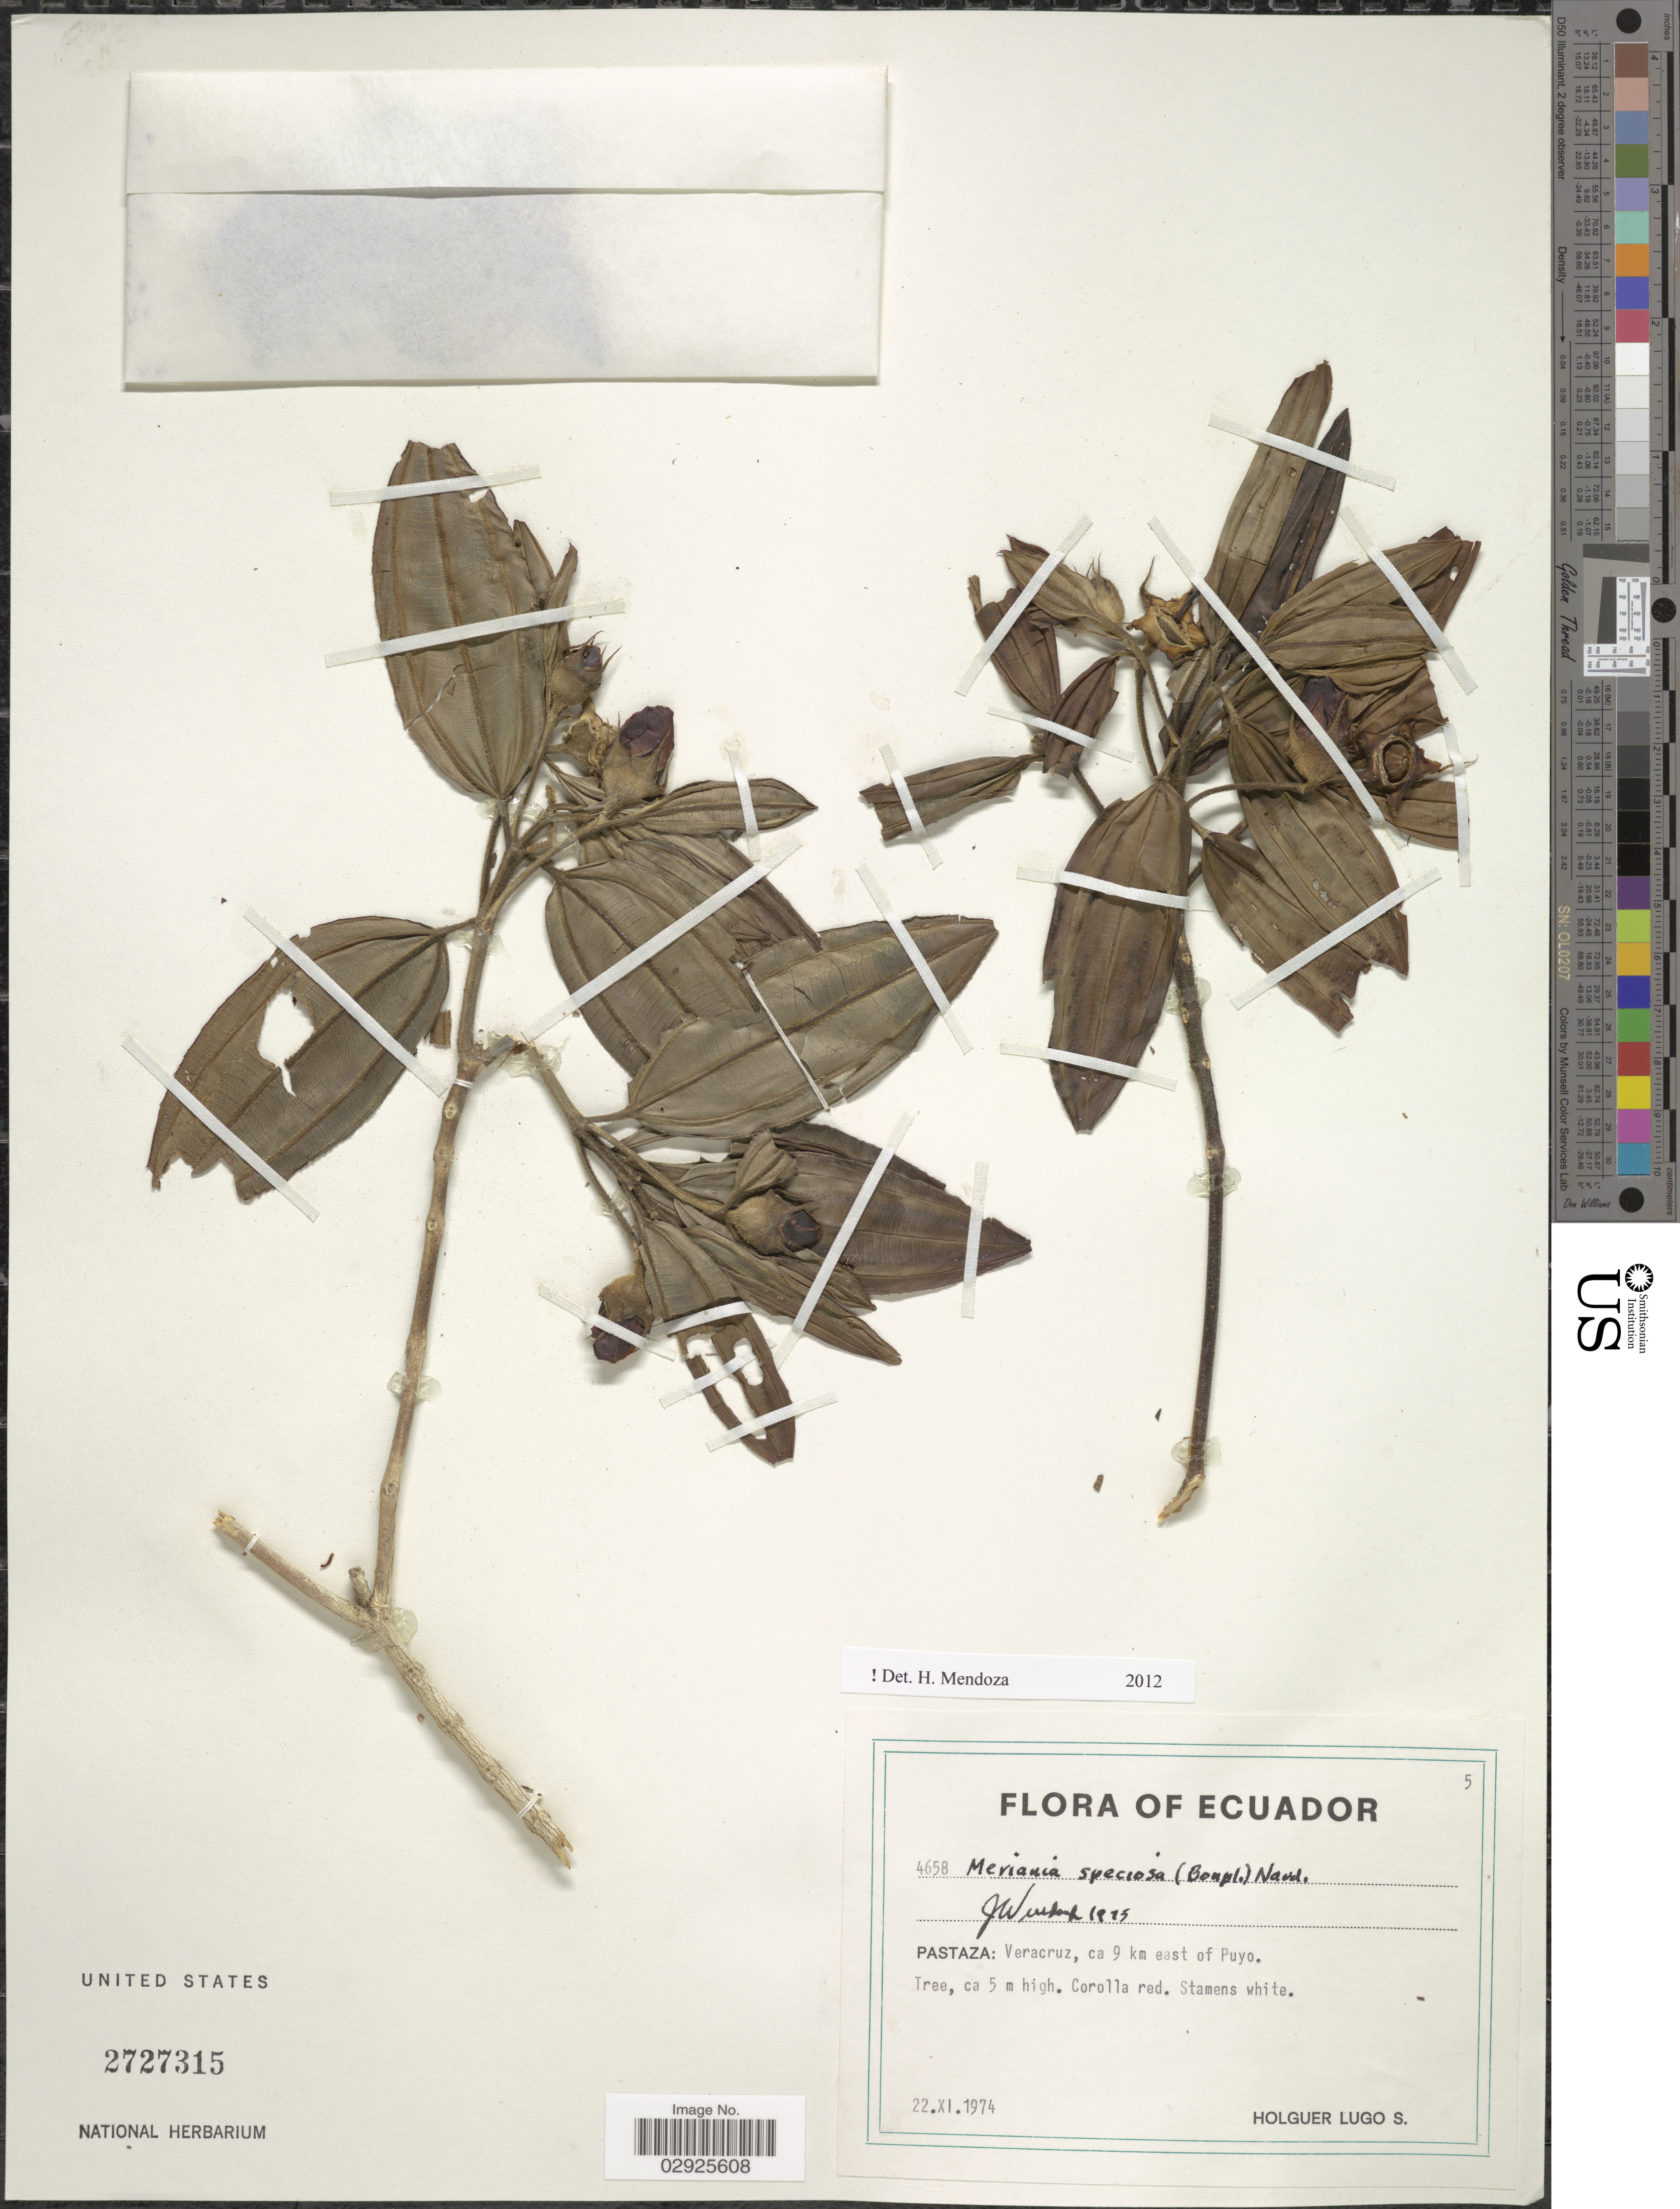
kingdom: Plantae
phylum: Tracheophyta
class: Magnoliopsida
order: Myrtales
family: Melastomataceae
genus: Meriania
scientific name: Meriania speciosa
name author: (Bonpl.) Naudin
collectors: H. Lugo S.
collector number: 4658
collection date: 1974-11-22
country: Ecuador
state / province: Pastaza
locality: Veracruz, ca 9 km east of Puyo.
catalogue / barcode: US 2727315